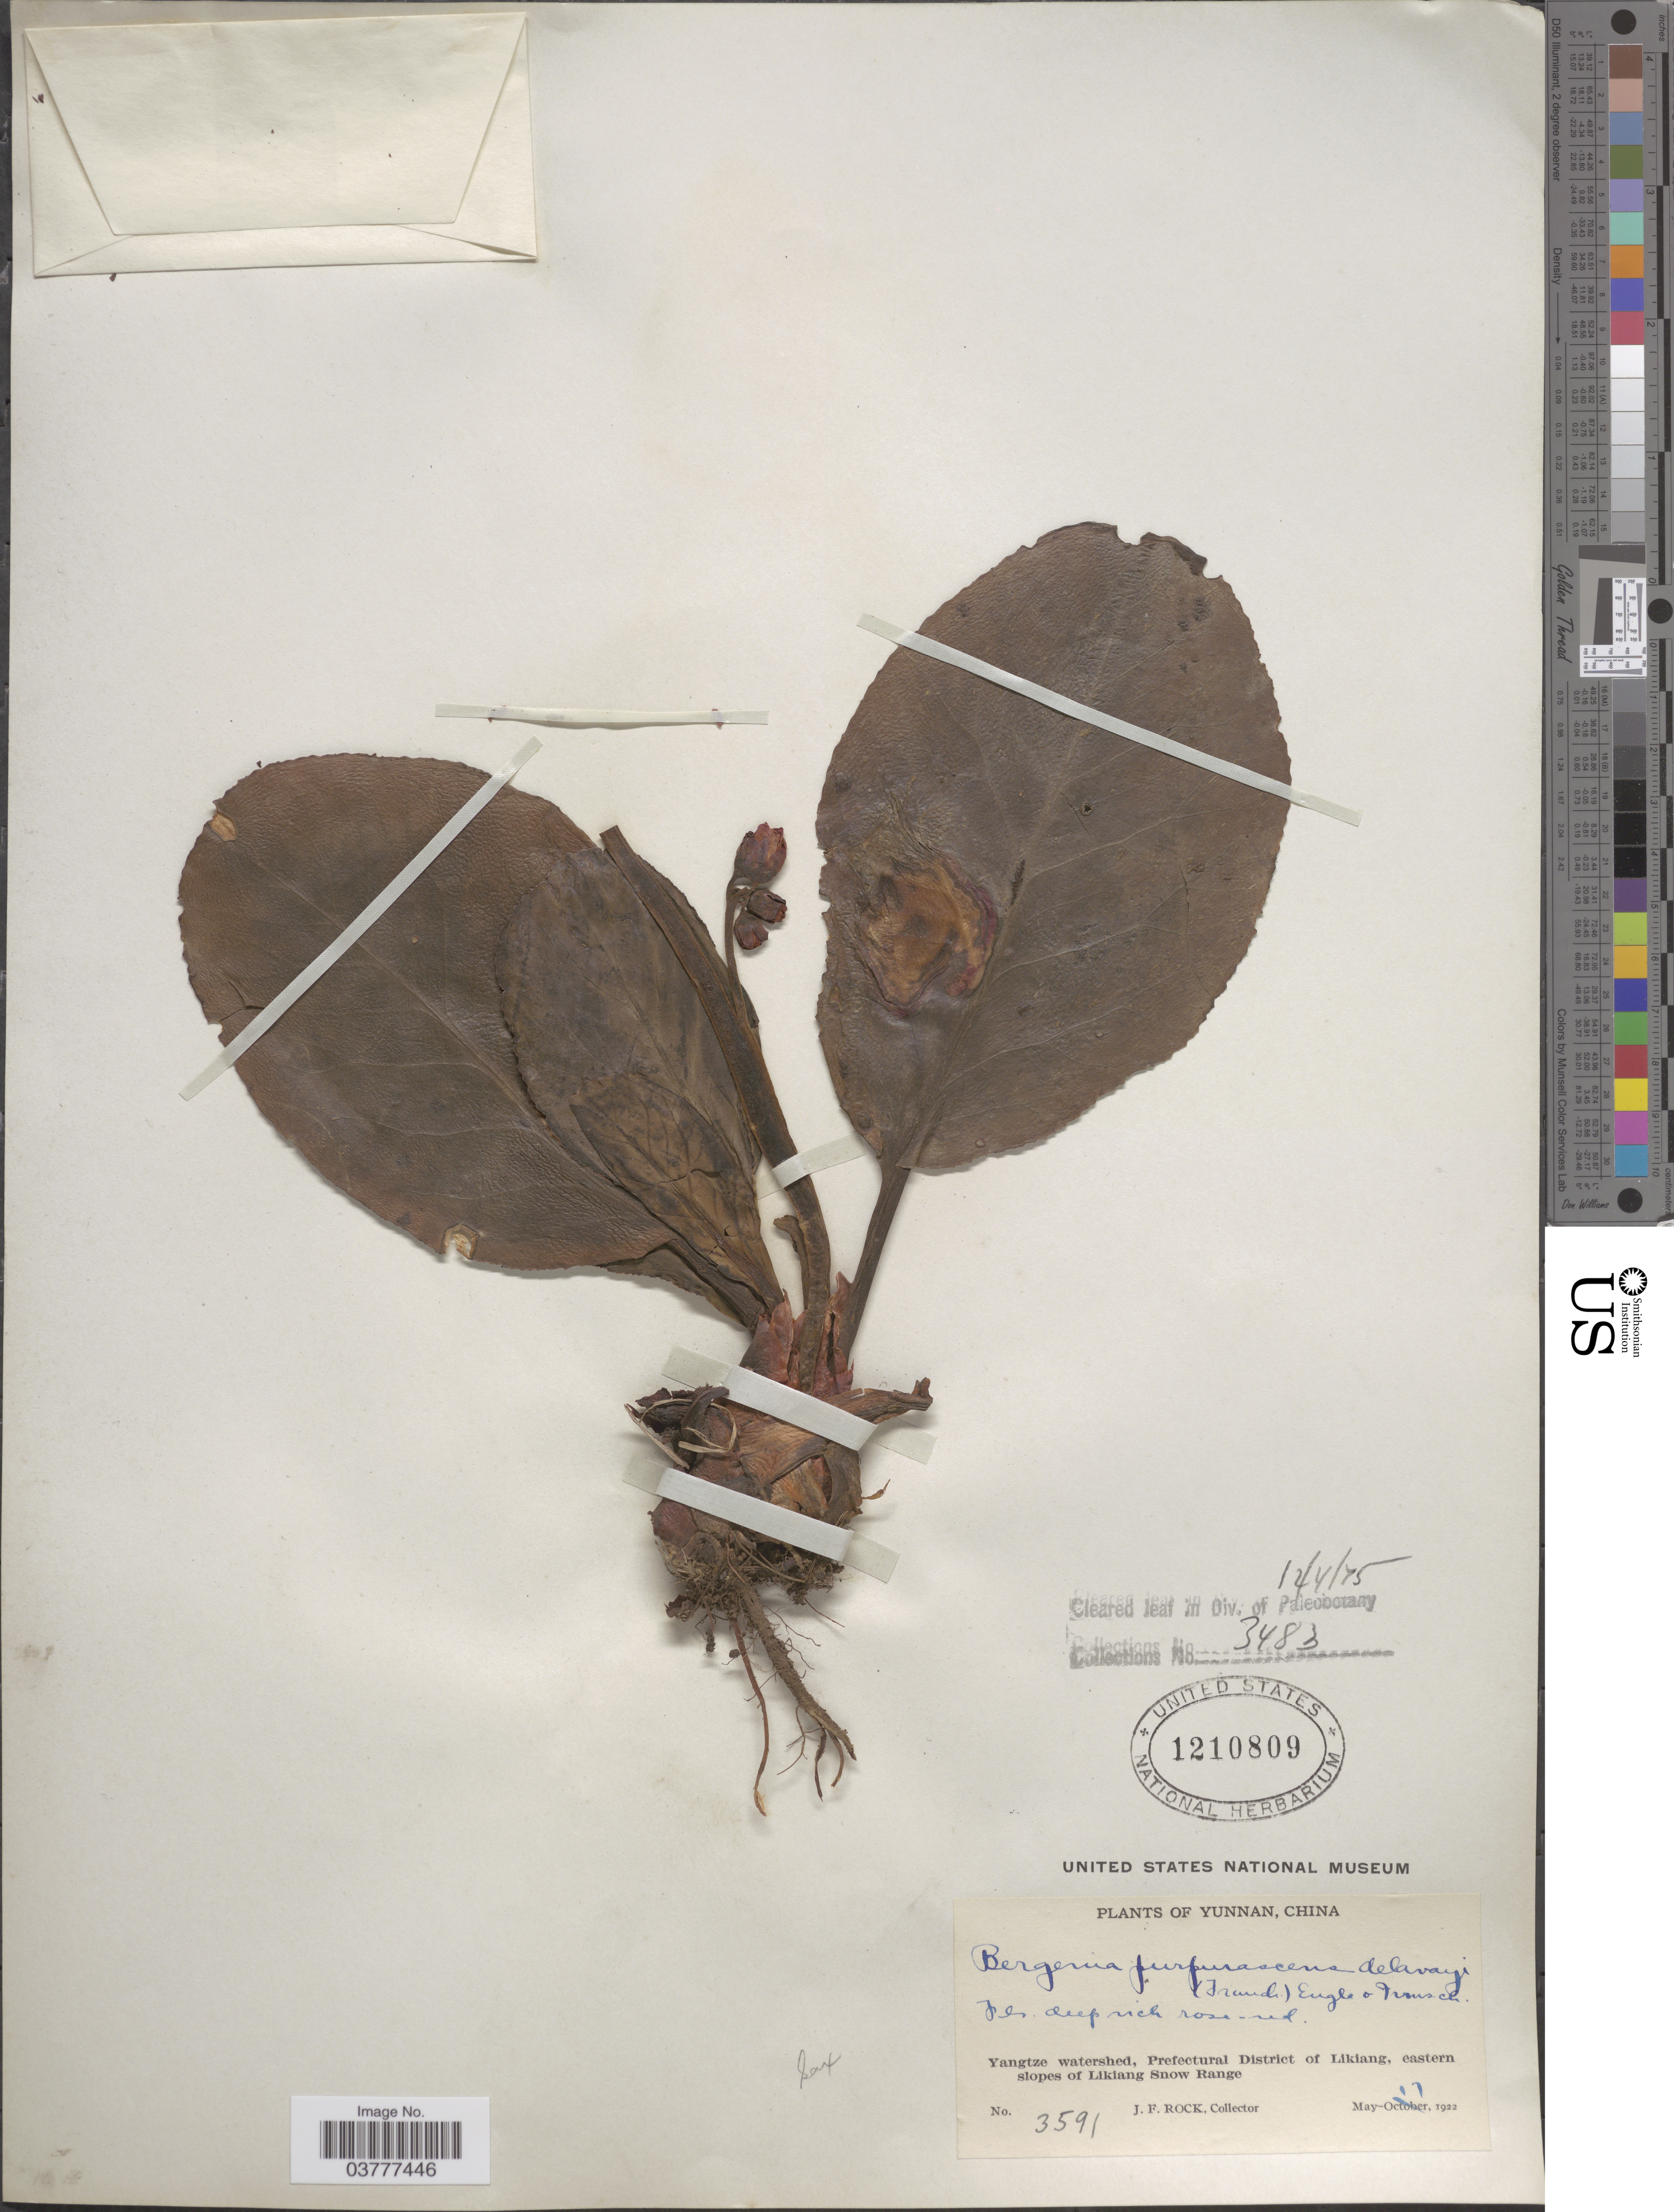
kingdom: Plantae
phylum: Tracheophyta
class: Magnoliopsida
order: Saxifragales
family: Saxifragaceae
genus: Bergenia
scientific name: Bergenia delavayi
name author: Engl.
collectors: J. Rock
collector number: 3591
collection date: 1922-05-17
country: China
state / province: Yunnan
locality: Yangtze watershed, Prefectural District of Likiang, eastern slopes of Likiang Snow Range.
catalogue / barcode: US 1210809